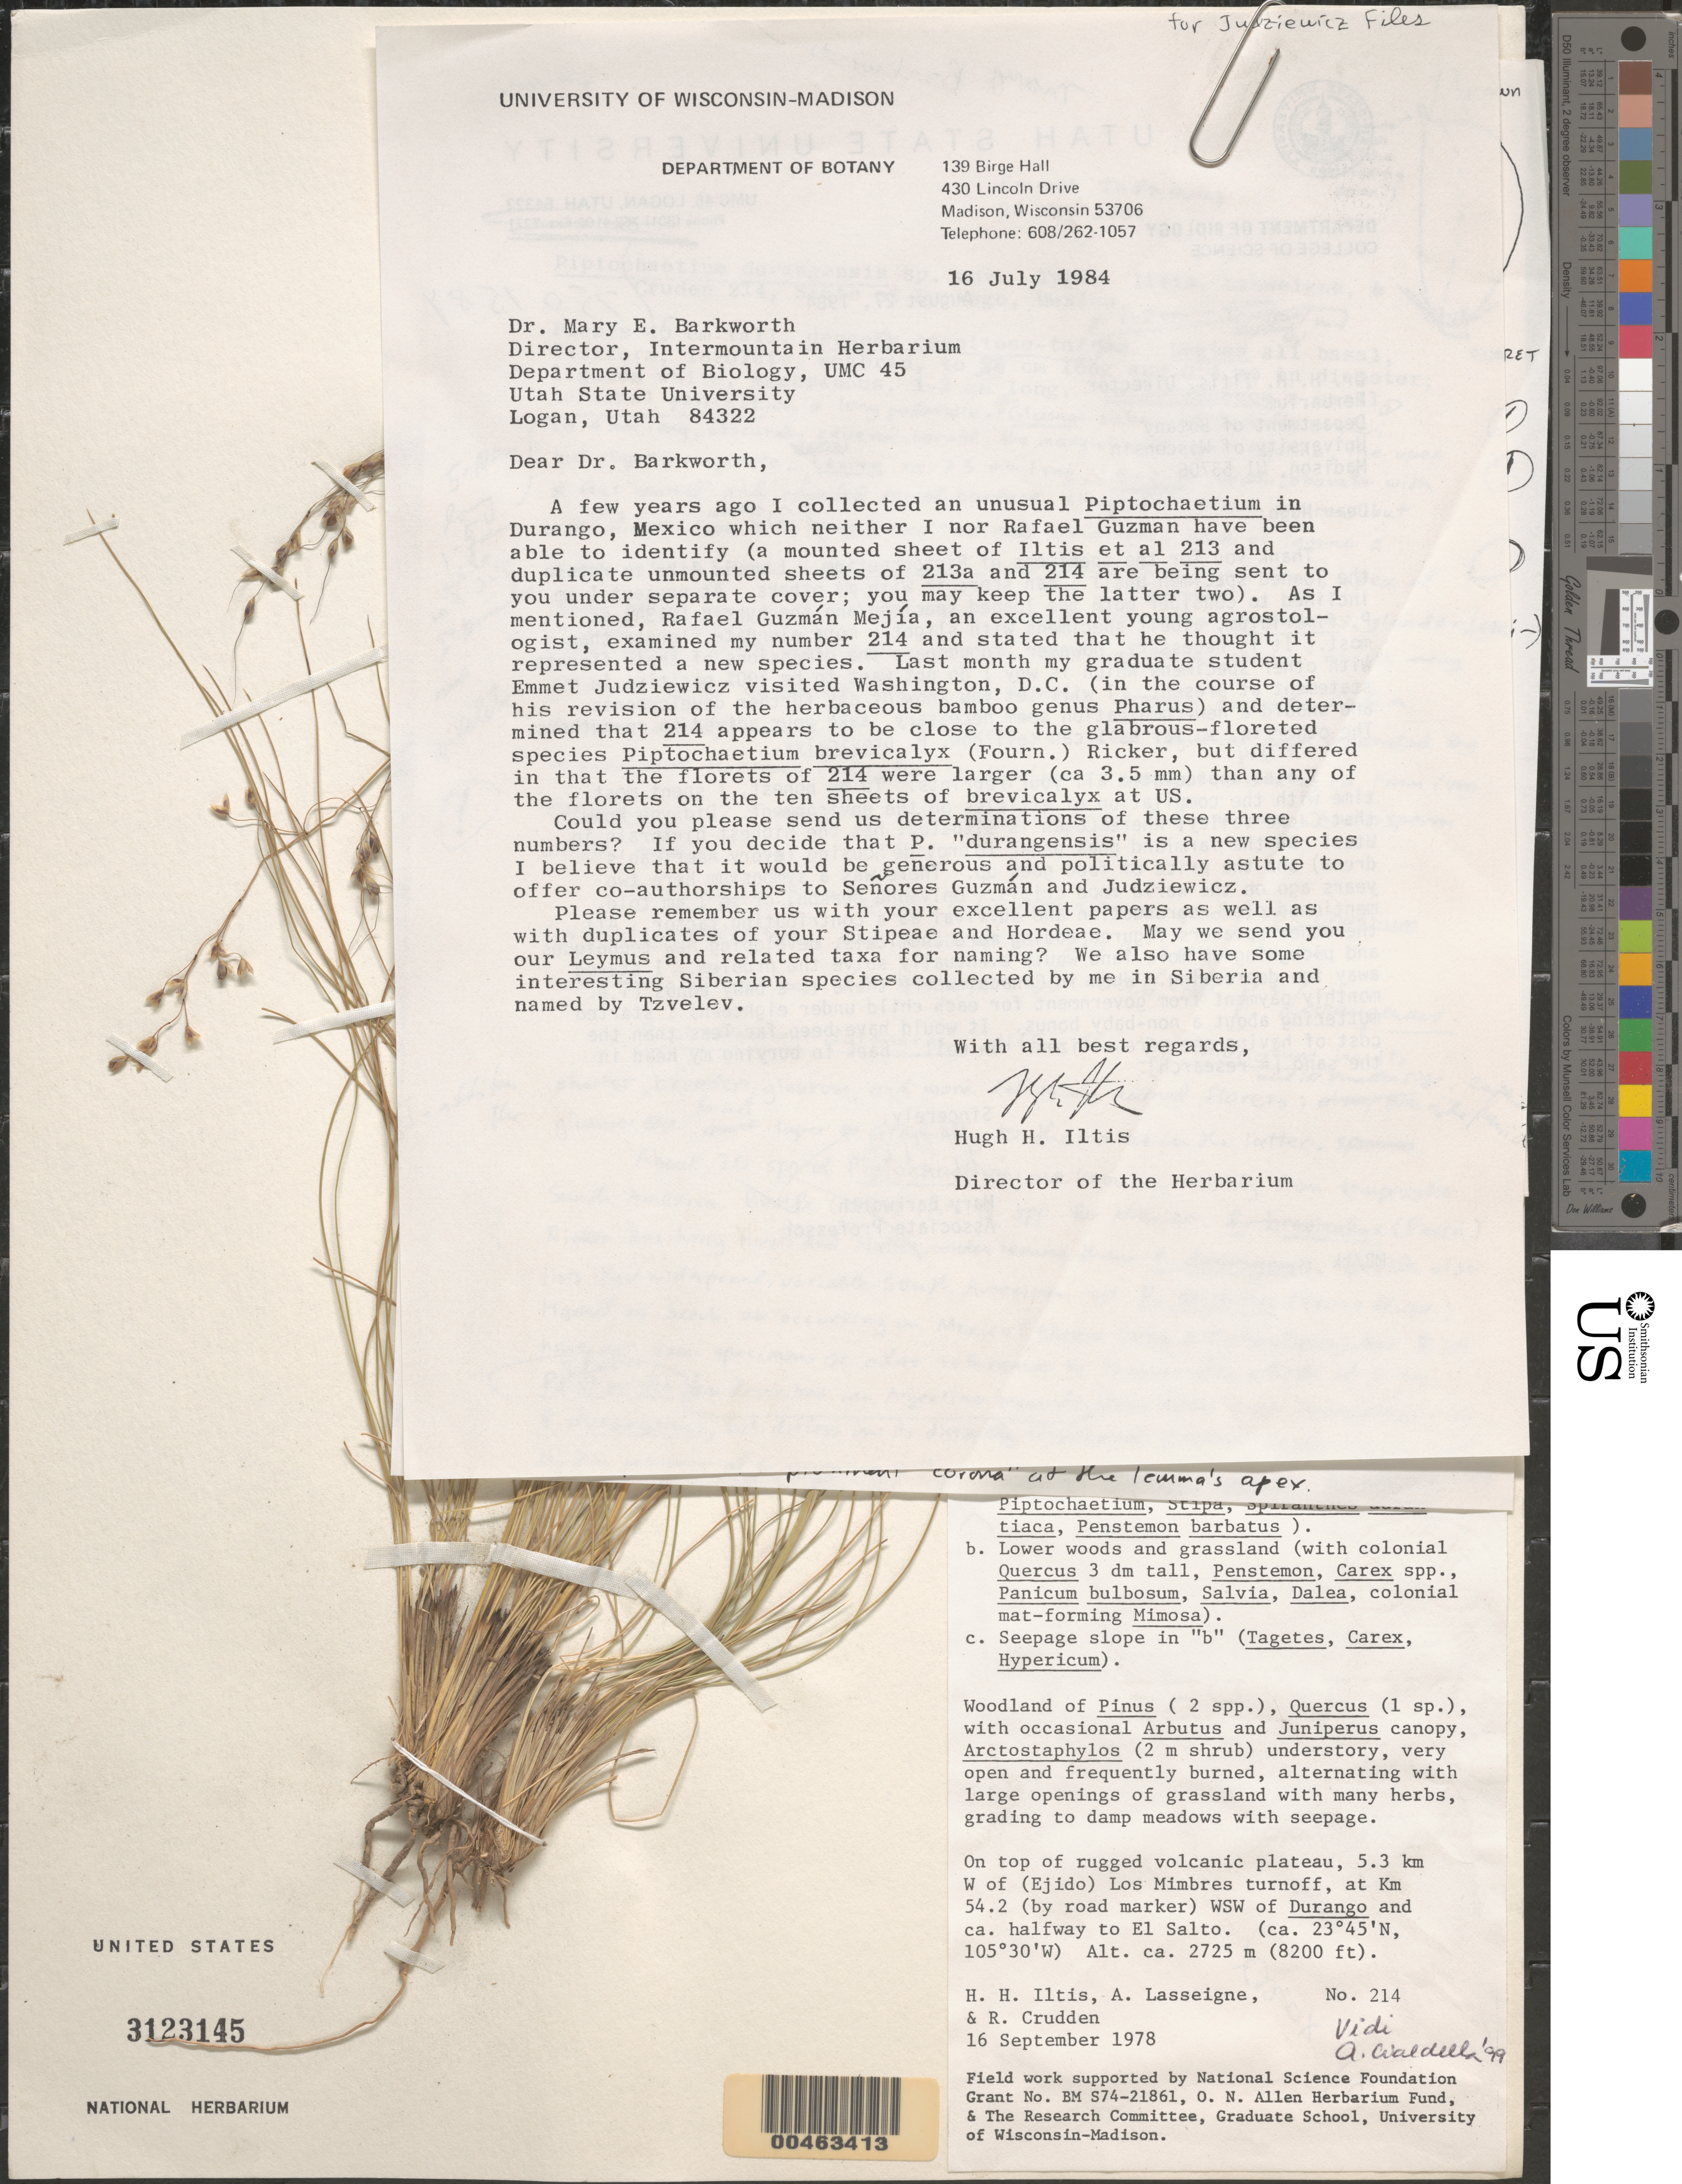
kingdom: Plantae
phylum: Tracheophyta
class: Liliopsida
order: Poales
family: Poaceae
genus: Piptochaetium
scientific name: Piptochaetium brevicalyx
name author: (E. Fourn.)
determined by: Barkworth, M. E.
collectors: H. H. Iltis, A. Lasseigne & R. Crudden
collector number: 214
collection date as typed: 16 Sep 1978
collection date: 1978-09-16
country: Mexico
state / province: Durango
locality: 5.3 km W of (Ejido) Los Mimbres turnoff, at Km 54.2 (by road marker) WSW of Durango and ca. halfway to El Salto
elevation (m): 2725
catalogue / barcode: US 3123145